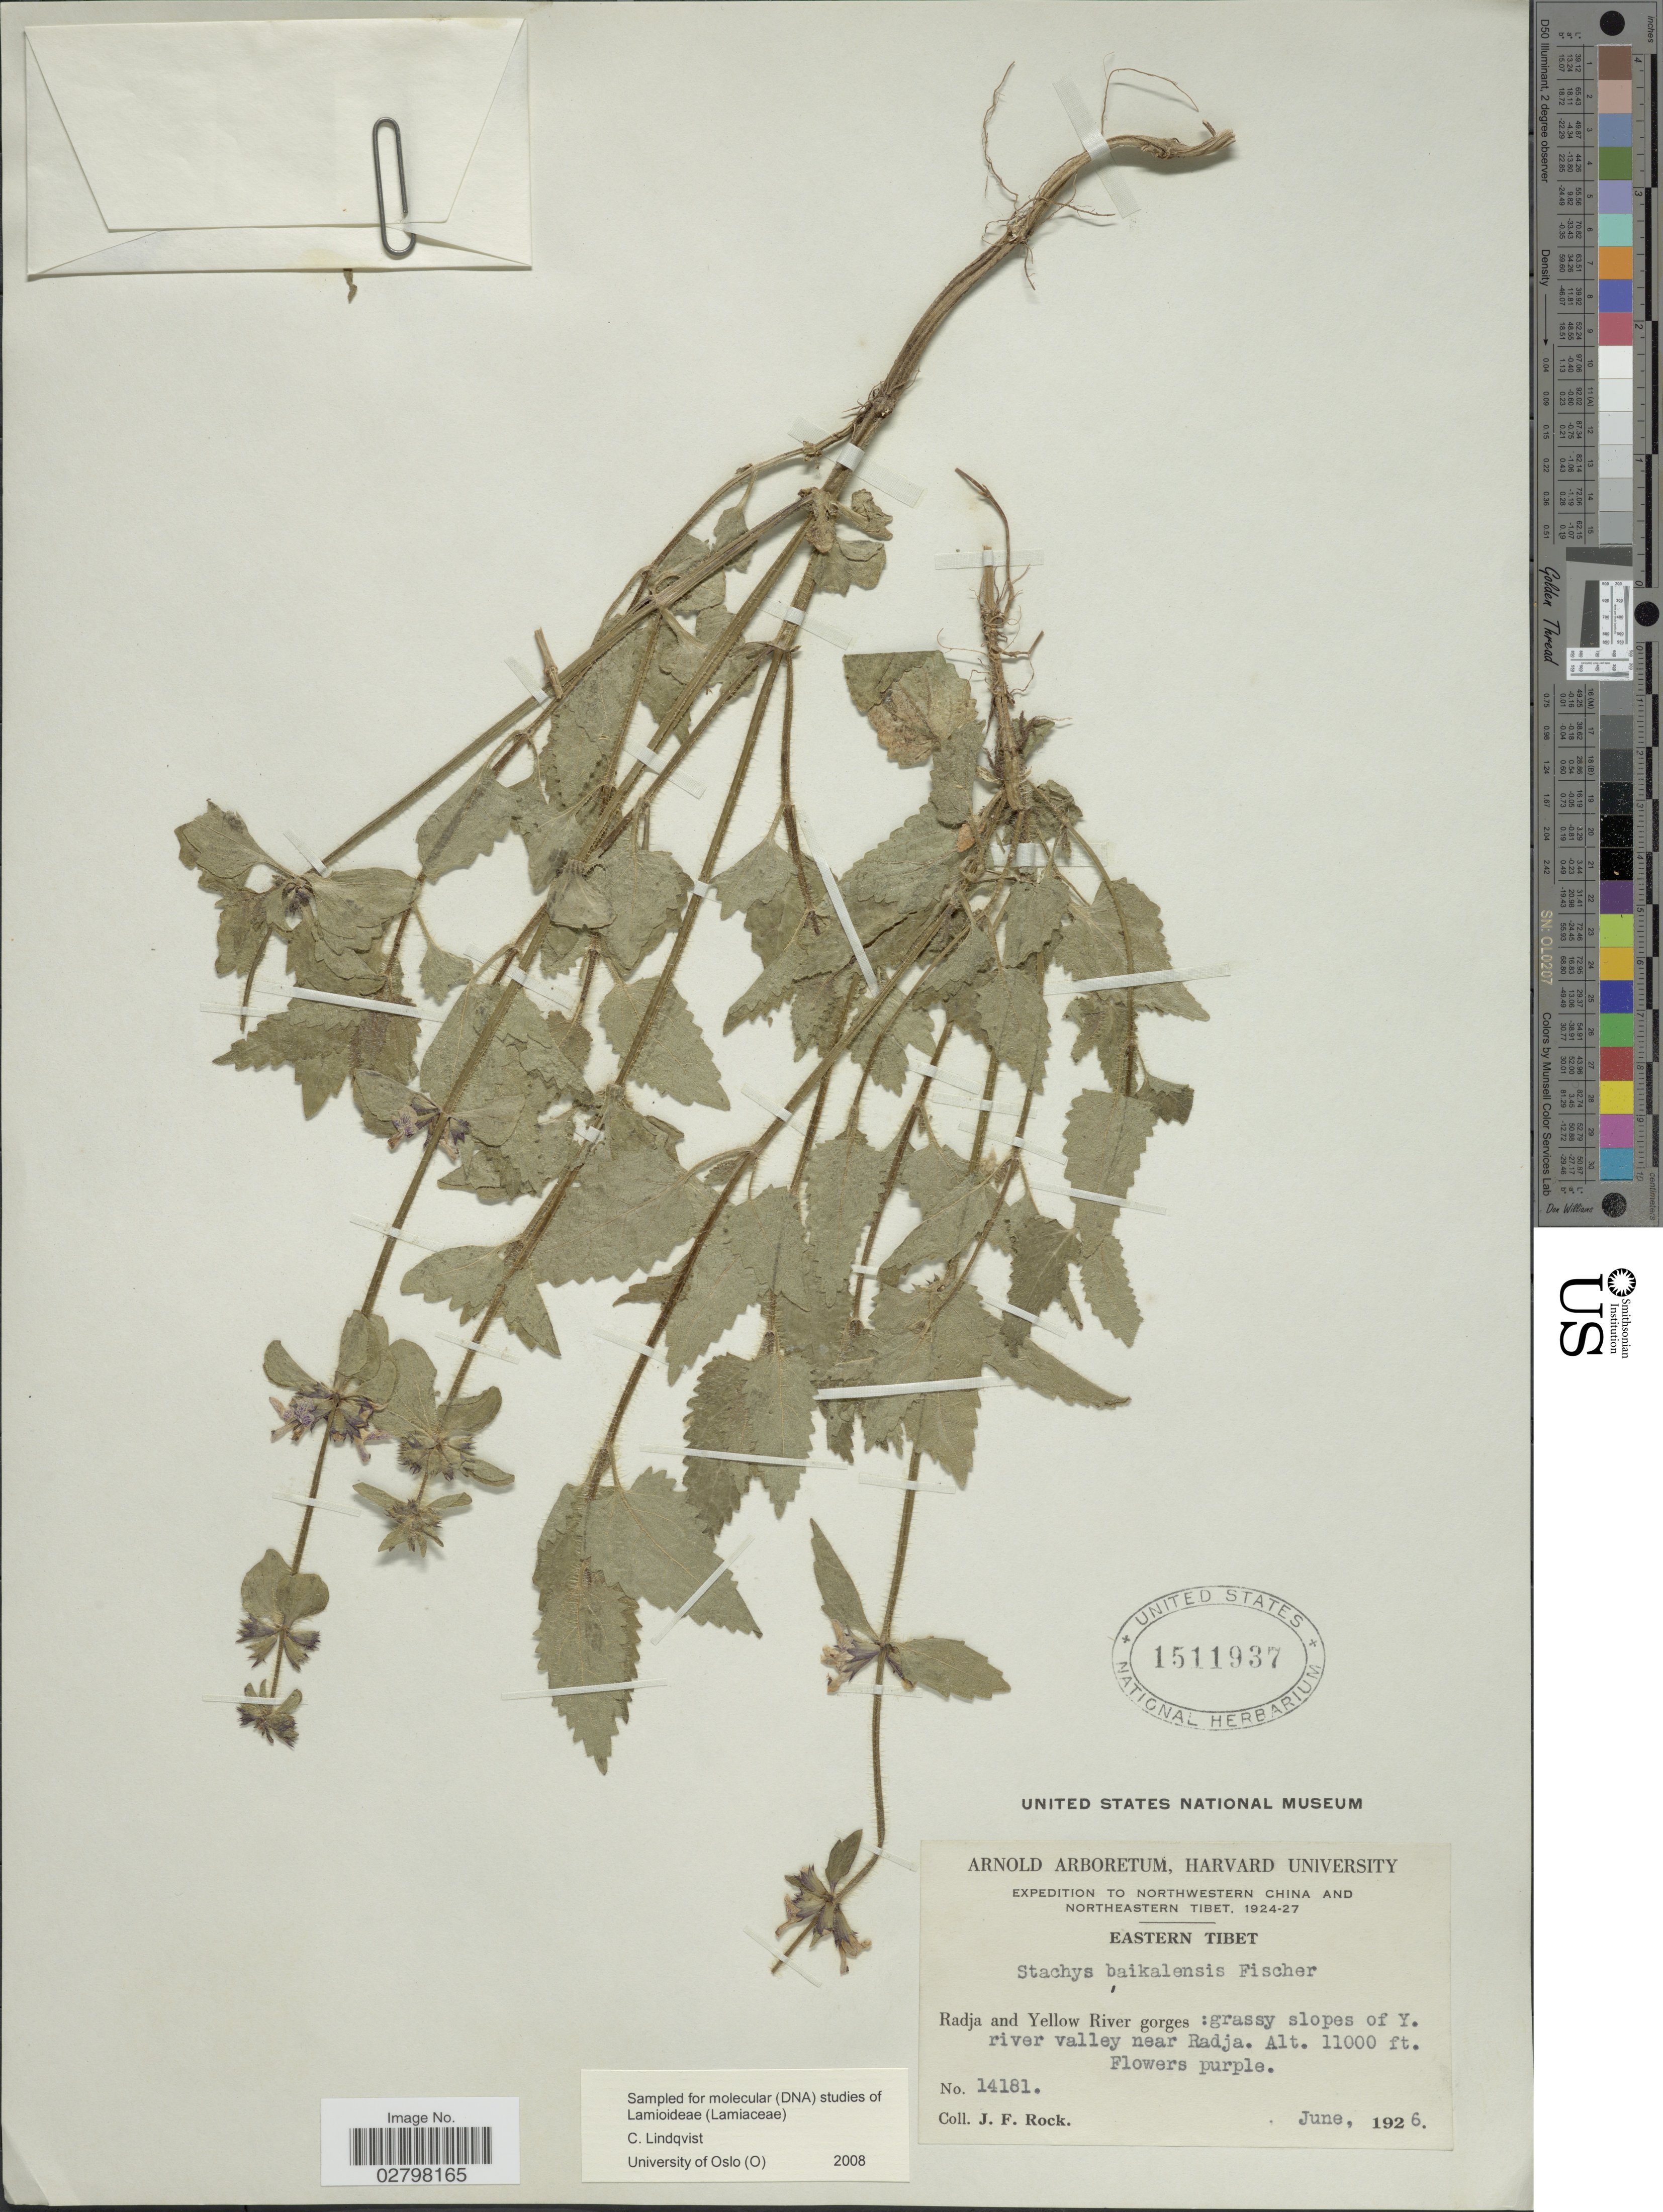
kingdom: Plantae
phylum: Tracheophyta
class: Magnoliopsida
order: Lamiales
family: Lamiaceae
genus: Stachys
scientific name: Stachys baicalensis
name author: Fisch. ex Benth.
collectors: J. Rock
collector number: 14181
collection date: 1926-06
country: China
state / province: Xizang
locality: Northwestern China and Northeastern Tibet. Eastern Tibet. Radja and Yellow River gorges: grassy slopes of Y. river valley near Radja.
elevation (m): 3353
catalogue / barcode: US 1511937